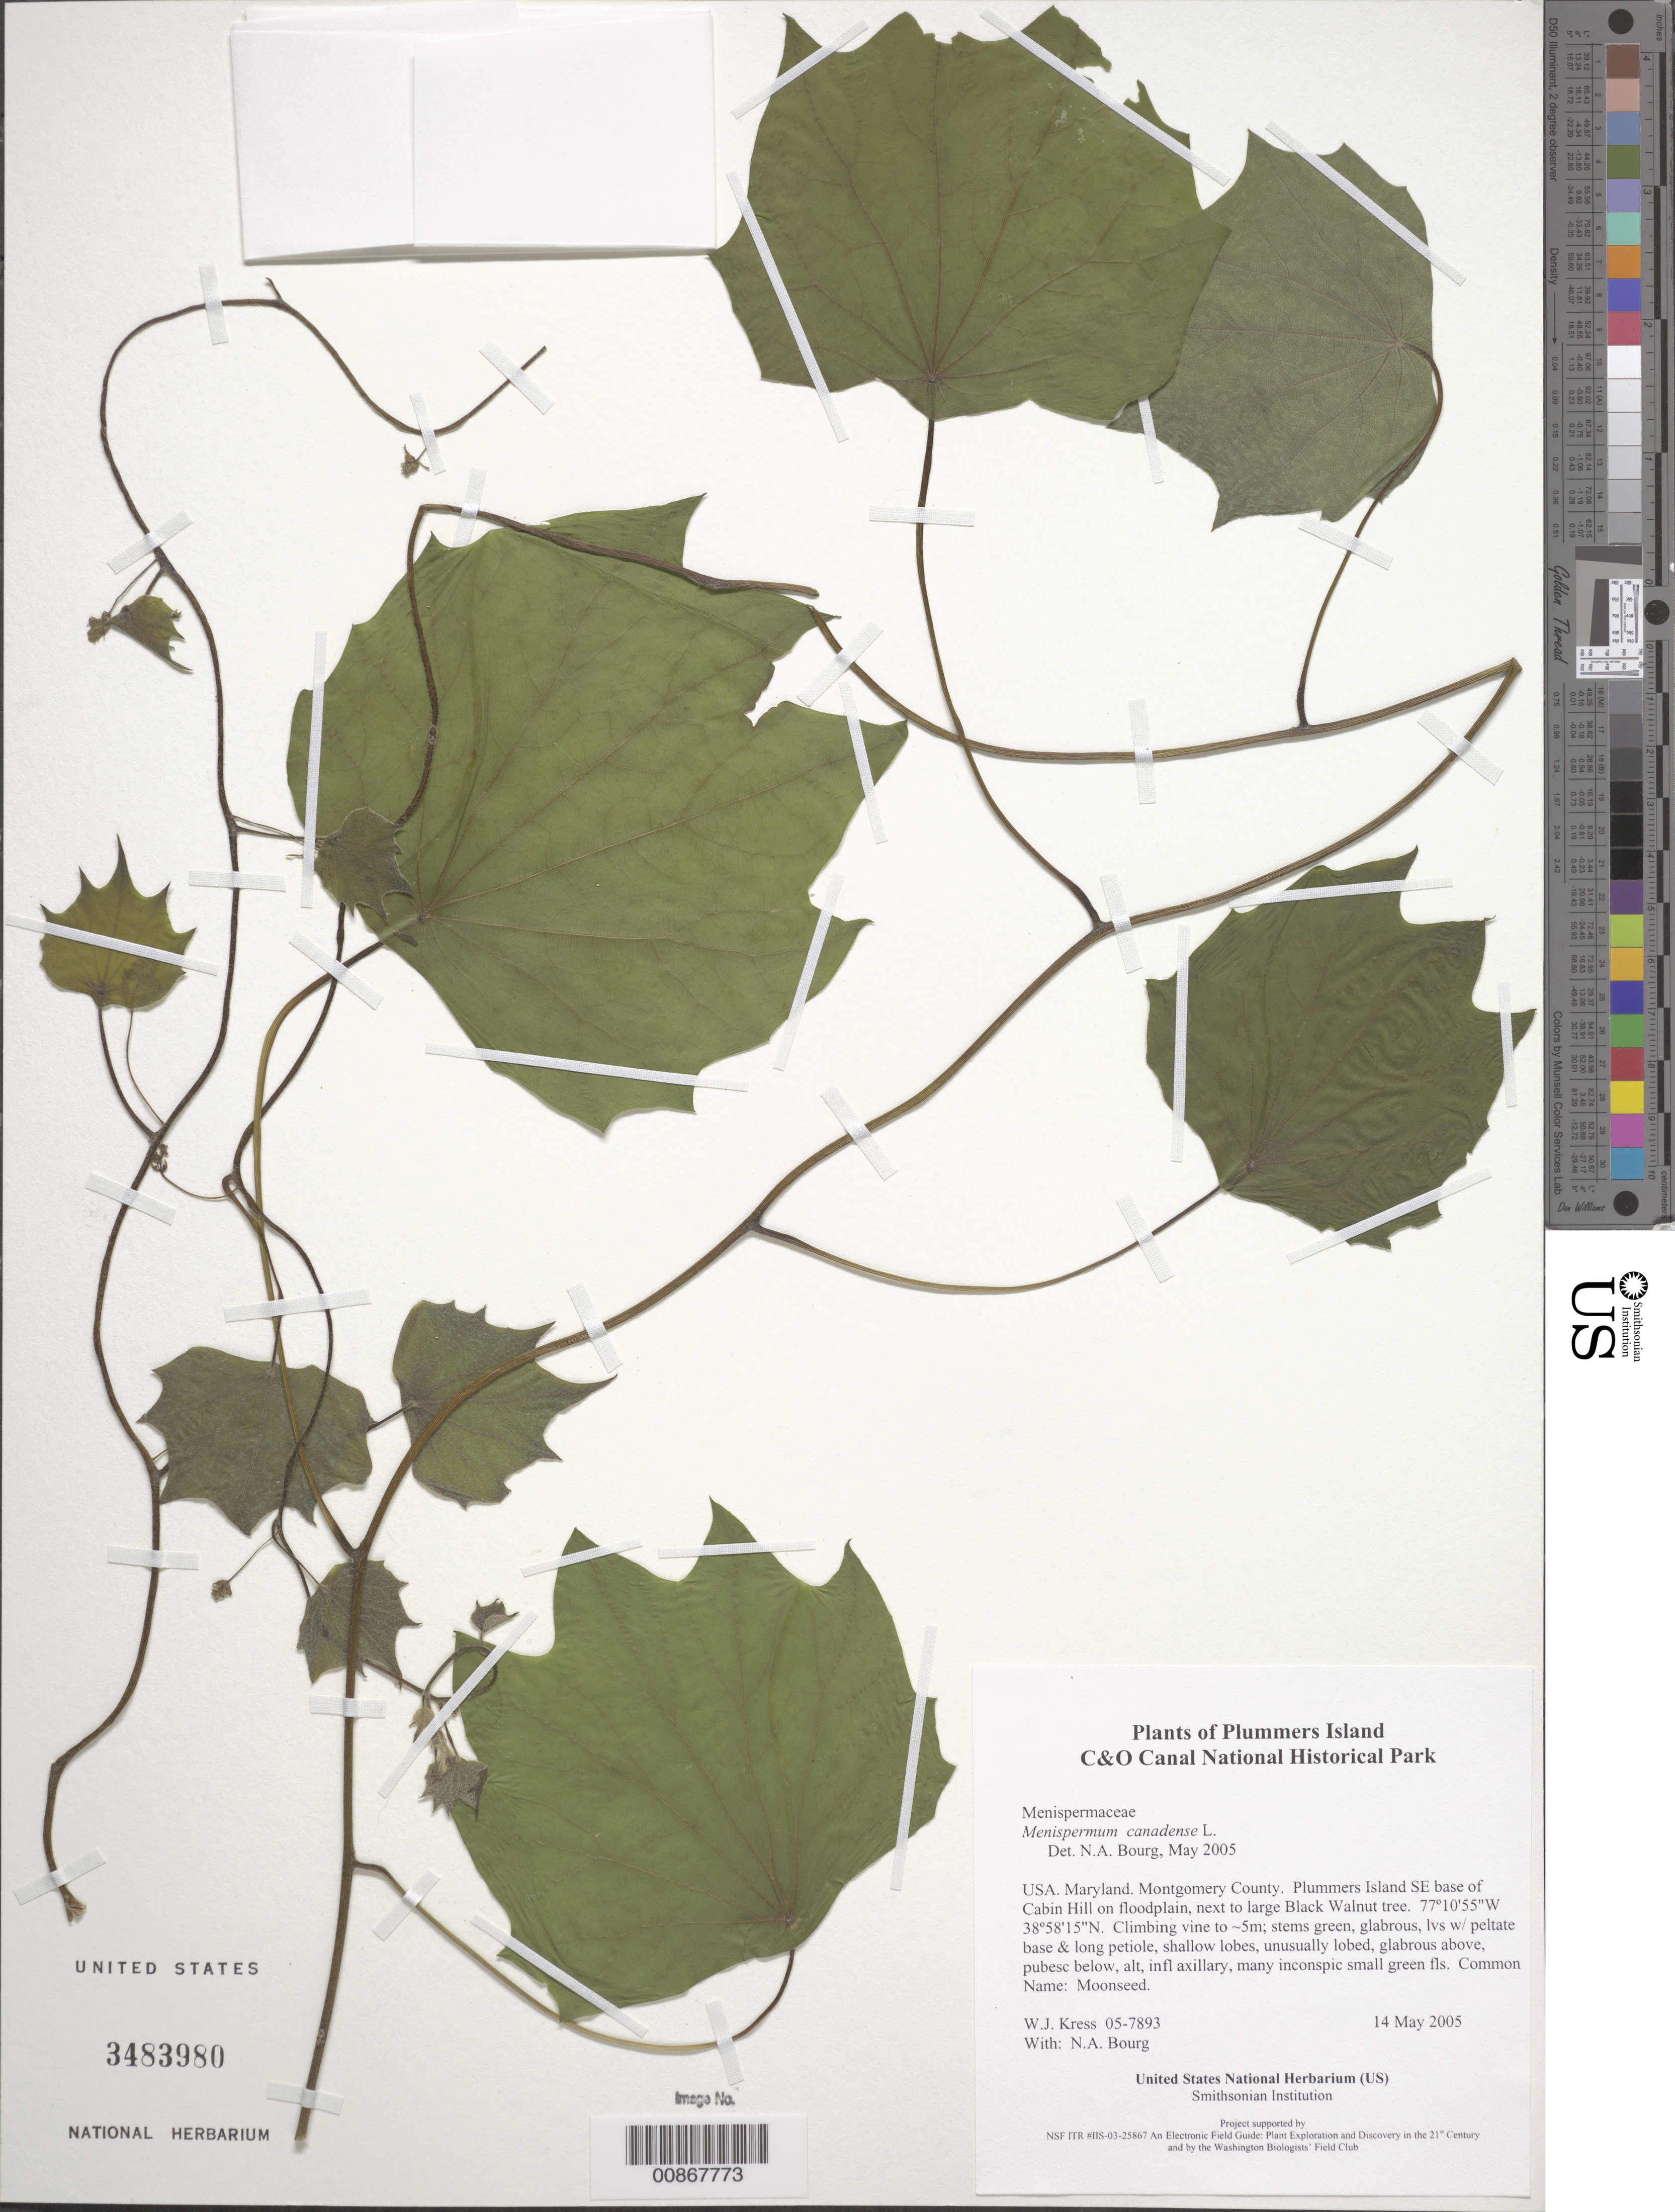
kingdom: Plantae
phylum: Tracheophyta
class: Magnoliopsida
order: Ranunculales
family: Menispermaceae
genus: Menispermum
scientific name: Menispermum canadense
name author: L.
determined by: Bourg, N. A.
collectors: W. J. Kress & N. A. Bourg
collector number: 05-7893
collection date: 2005-05-14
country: United States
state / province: Maryland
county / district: Montgomery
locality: Chesapeake and Ohio Canal National Historical Park, Plummers Island SE base of Cabin Hill on floodplain, next to large Black Walnut tree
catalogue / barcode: US 3483980